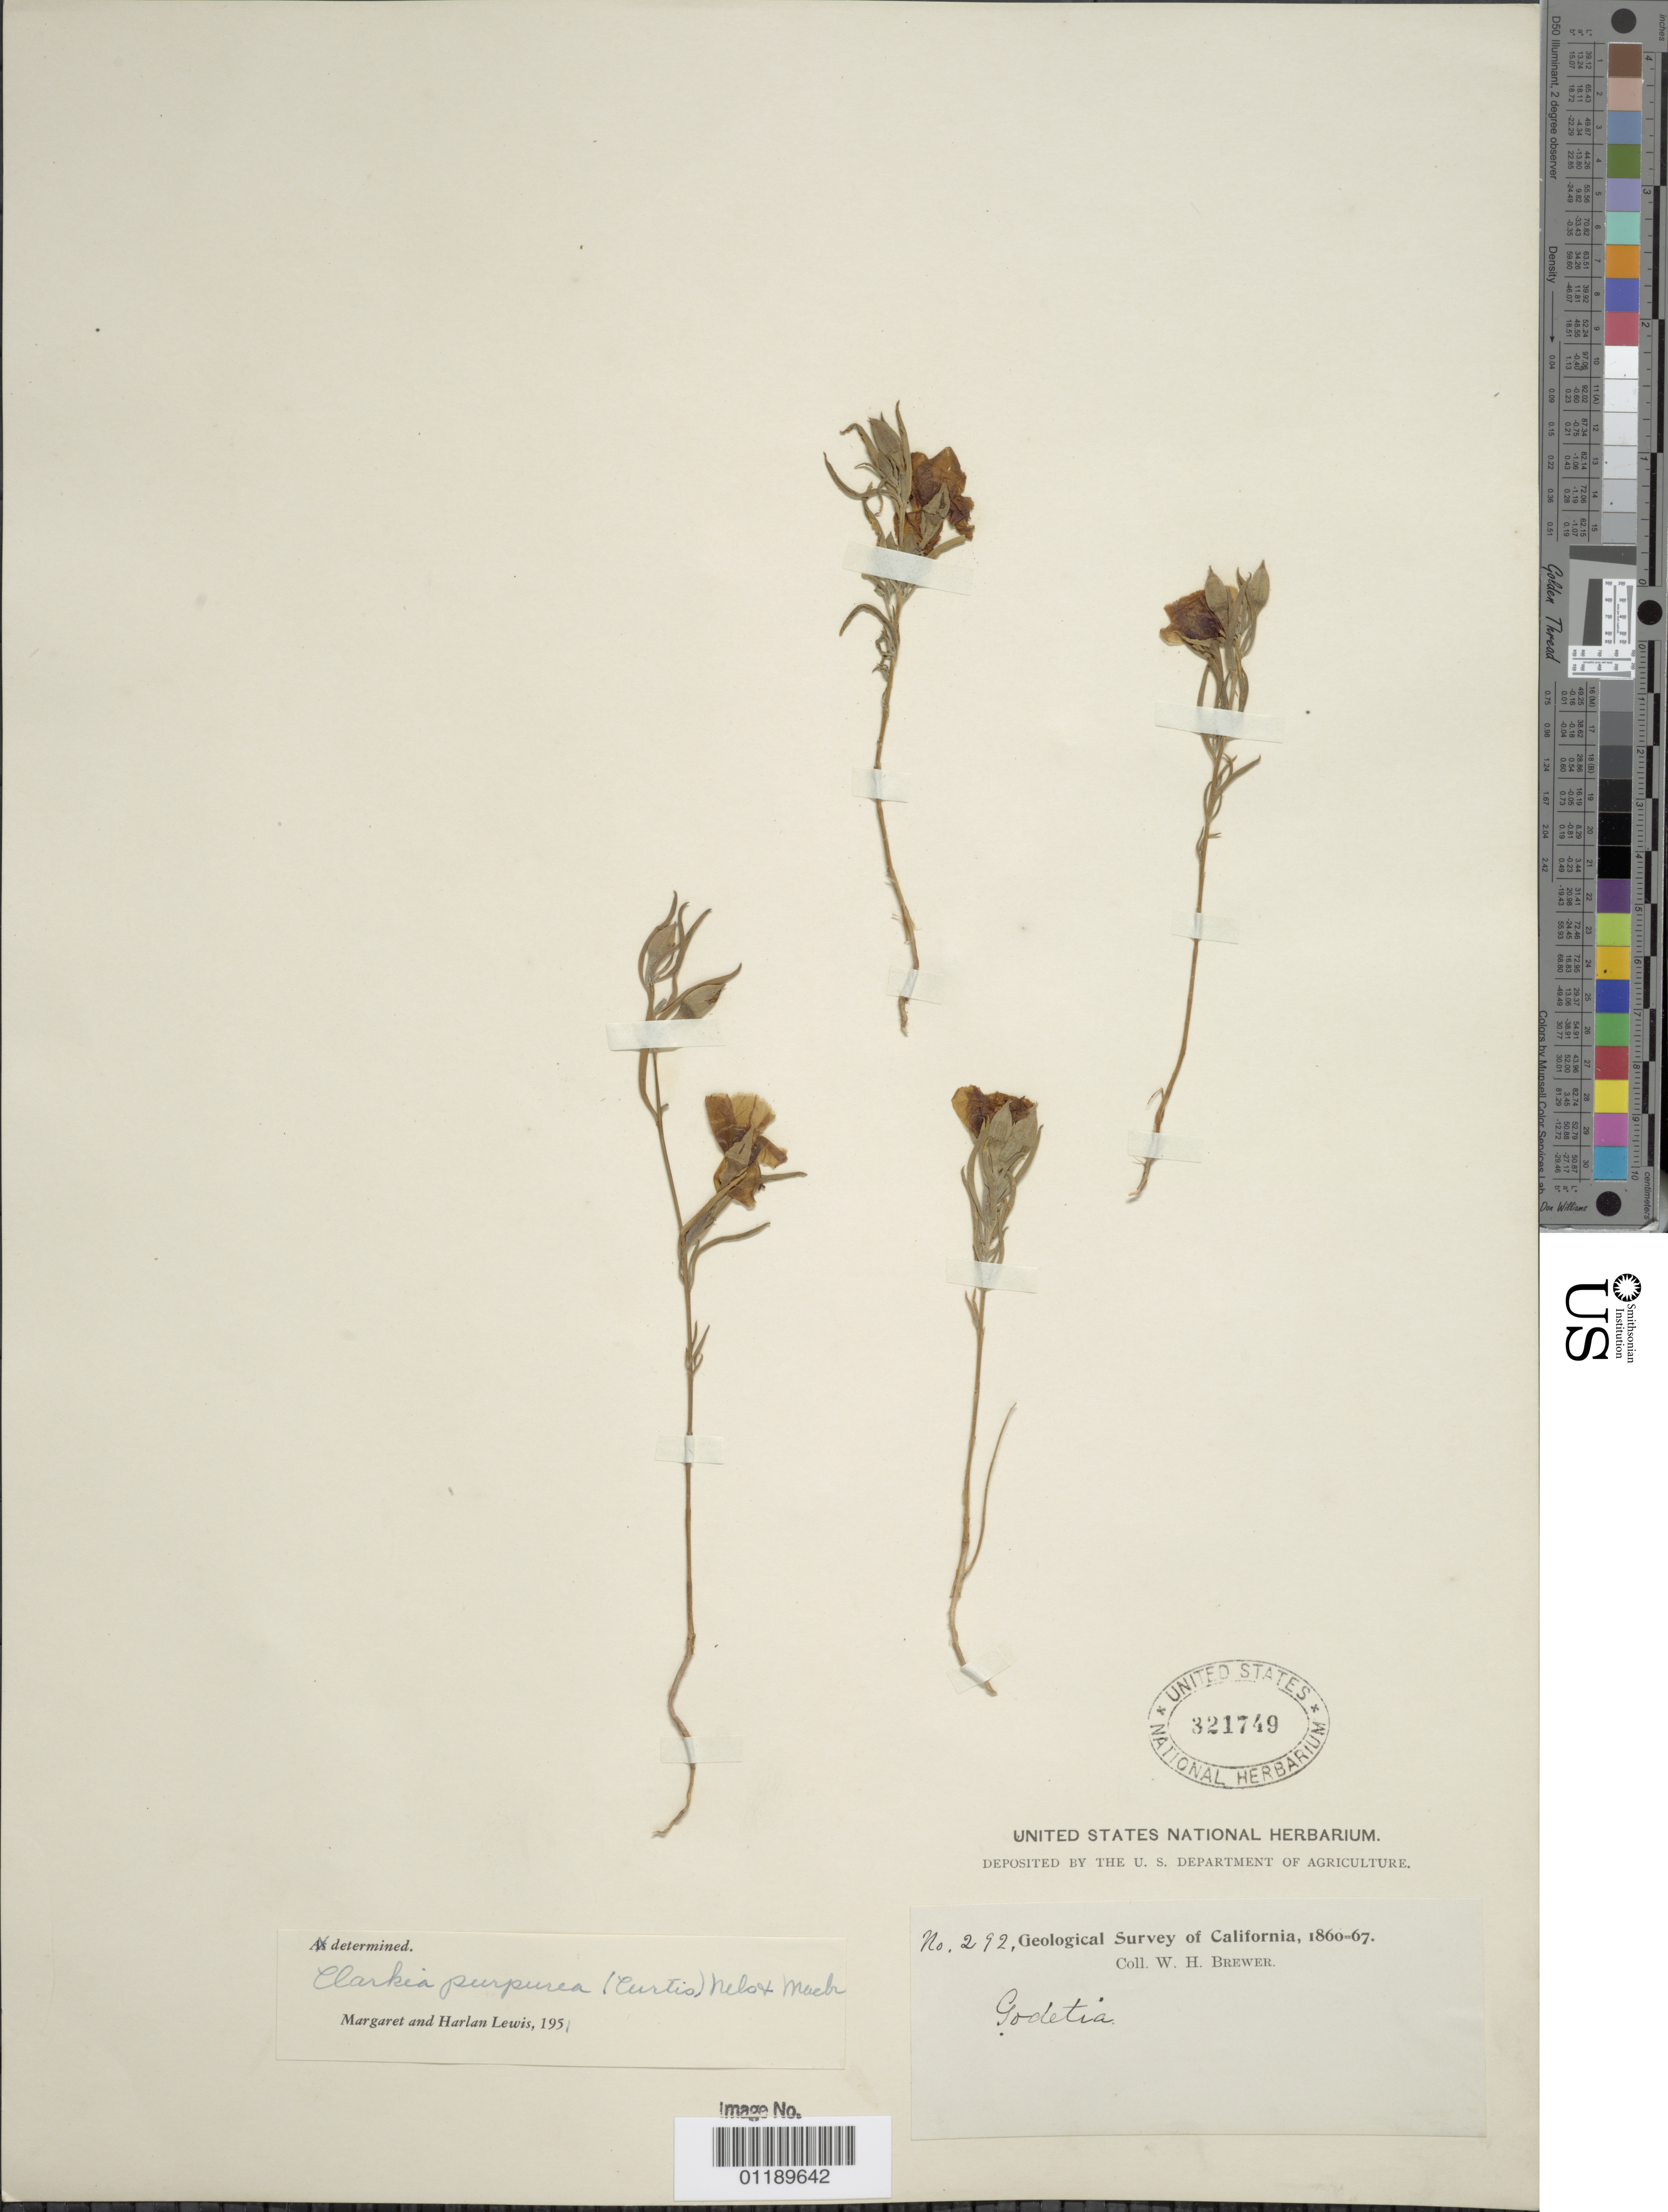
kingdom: Plantae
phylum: Tracheophyta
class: Magnoliopsida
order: Myrtales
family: Onagraceae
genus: Clarkia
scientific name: Clarkia purpurea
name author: (Curtis) A. Nelson & J.F. Macbr.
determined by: Lewis, --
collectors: W. H. Brewer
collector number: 292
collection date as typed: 1860 to -- --- 1867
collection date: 1860/1867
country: United States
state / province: California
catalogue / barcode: US 321749